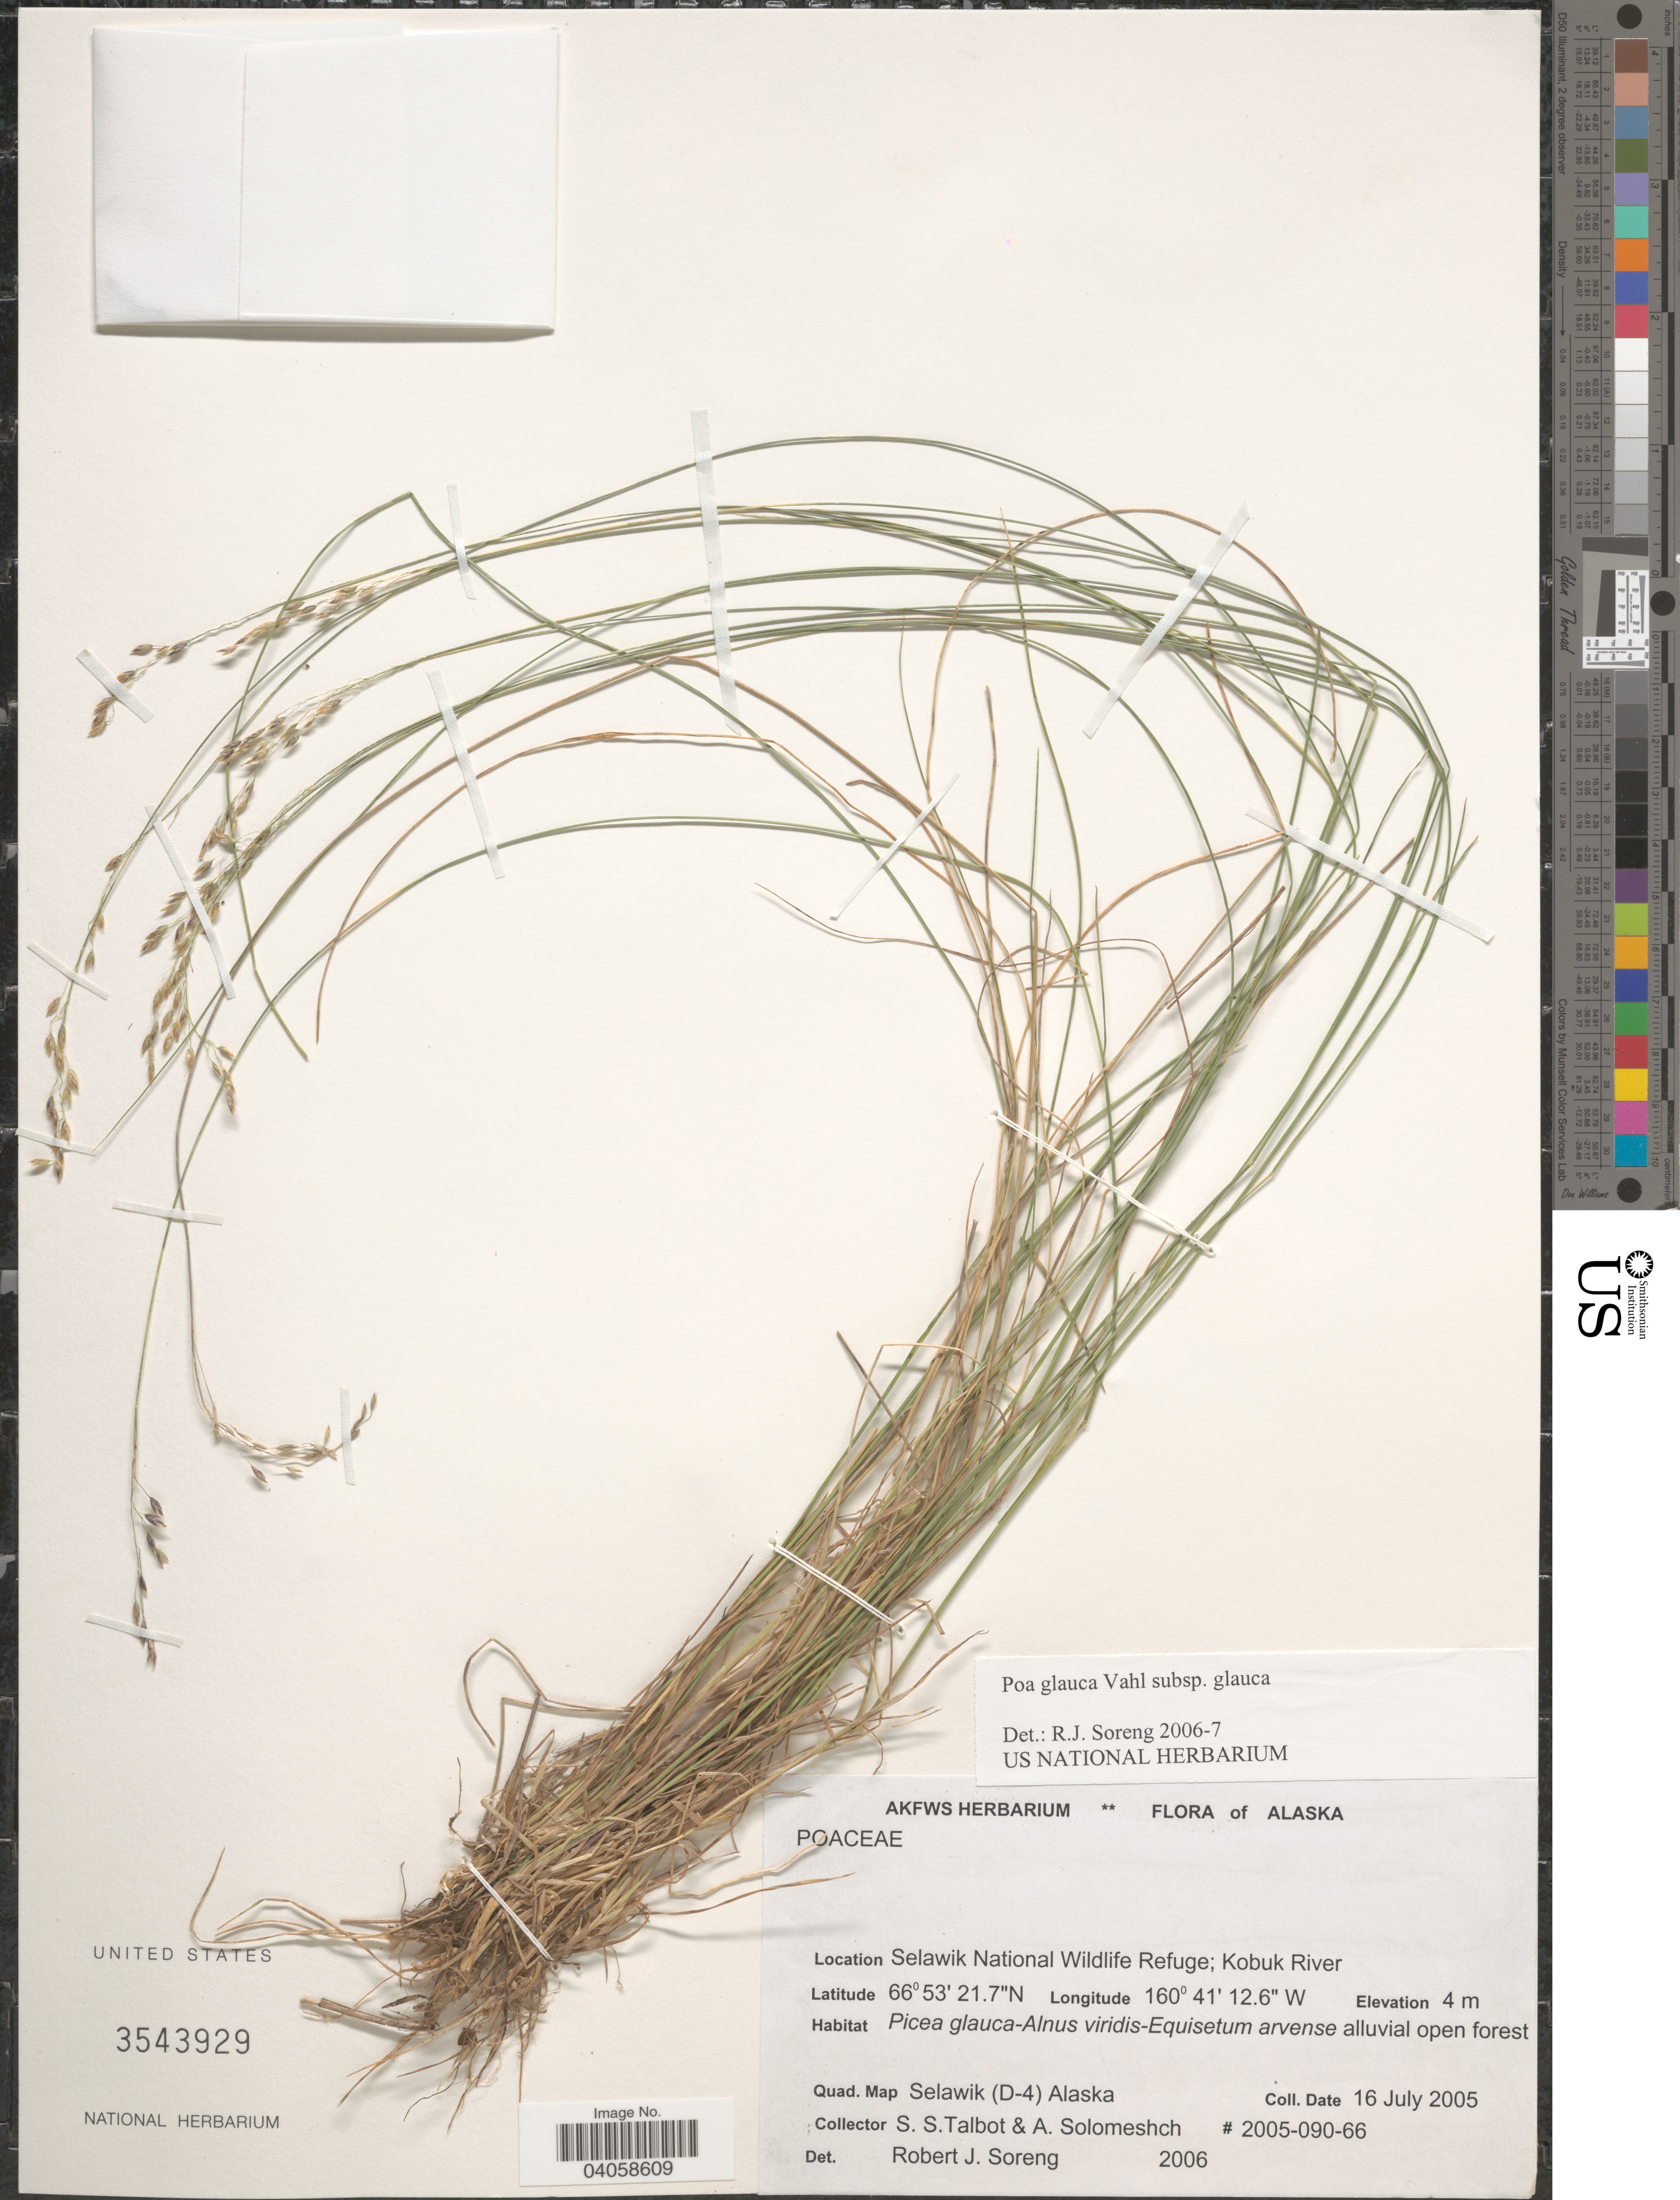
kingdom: Plantae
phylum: Tracheophyta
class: Liliopsida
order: Poales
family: Poaceae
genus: Poa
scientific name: Poa glauca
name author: Vahl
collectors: S. S. Talbot & A. Solomeshch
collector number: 2005-090-66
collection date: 2005-07-16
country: United States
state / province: Alaska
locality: Selawik National Wildlife Refuge; Kobuk River. Quad. Map Selawik (D-4).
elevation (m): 4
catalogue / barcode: US 3543929